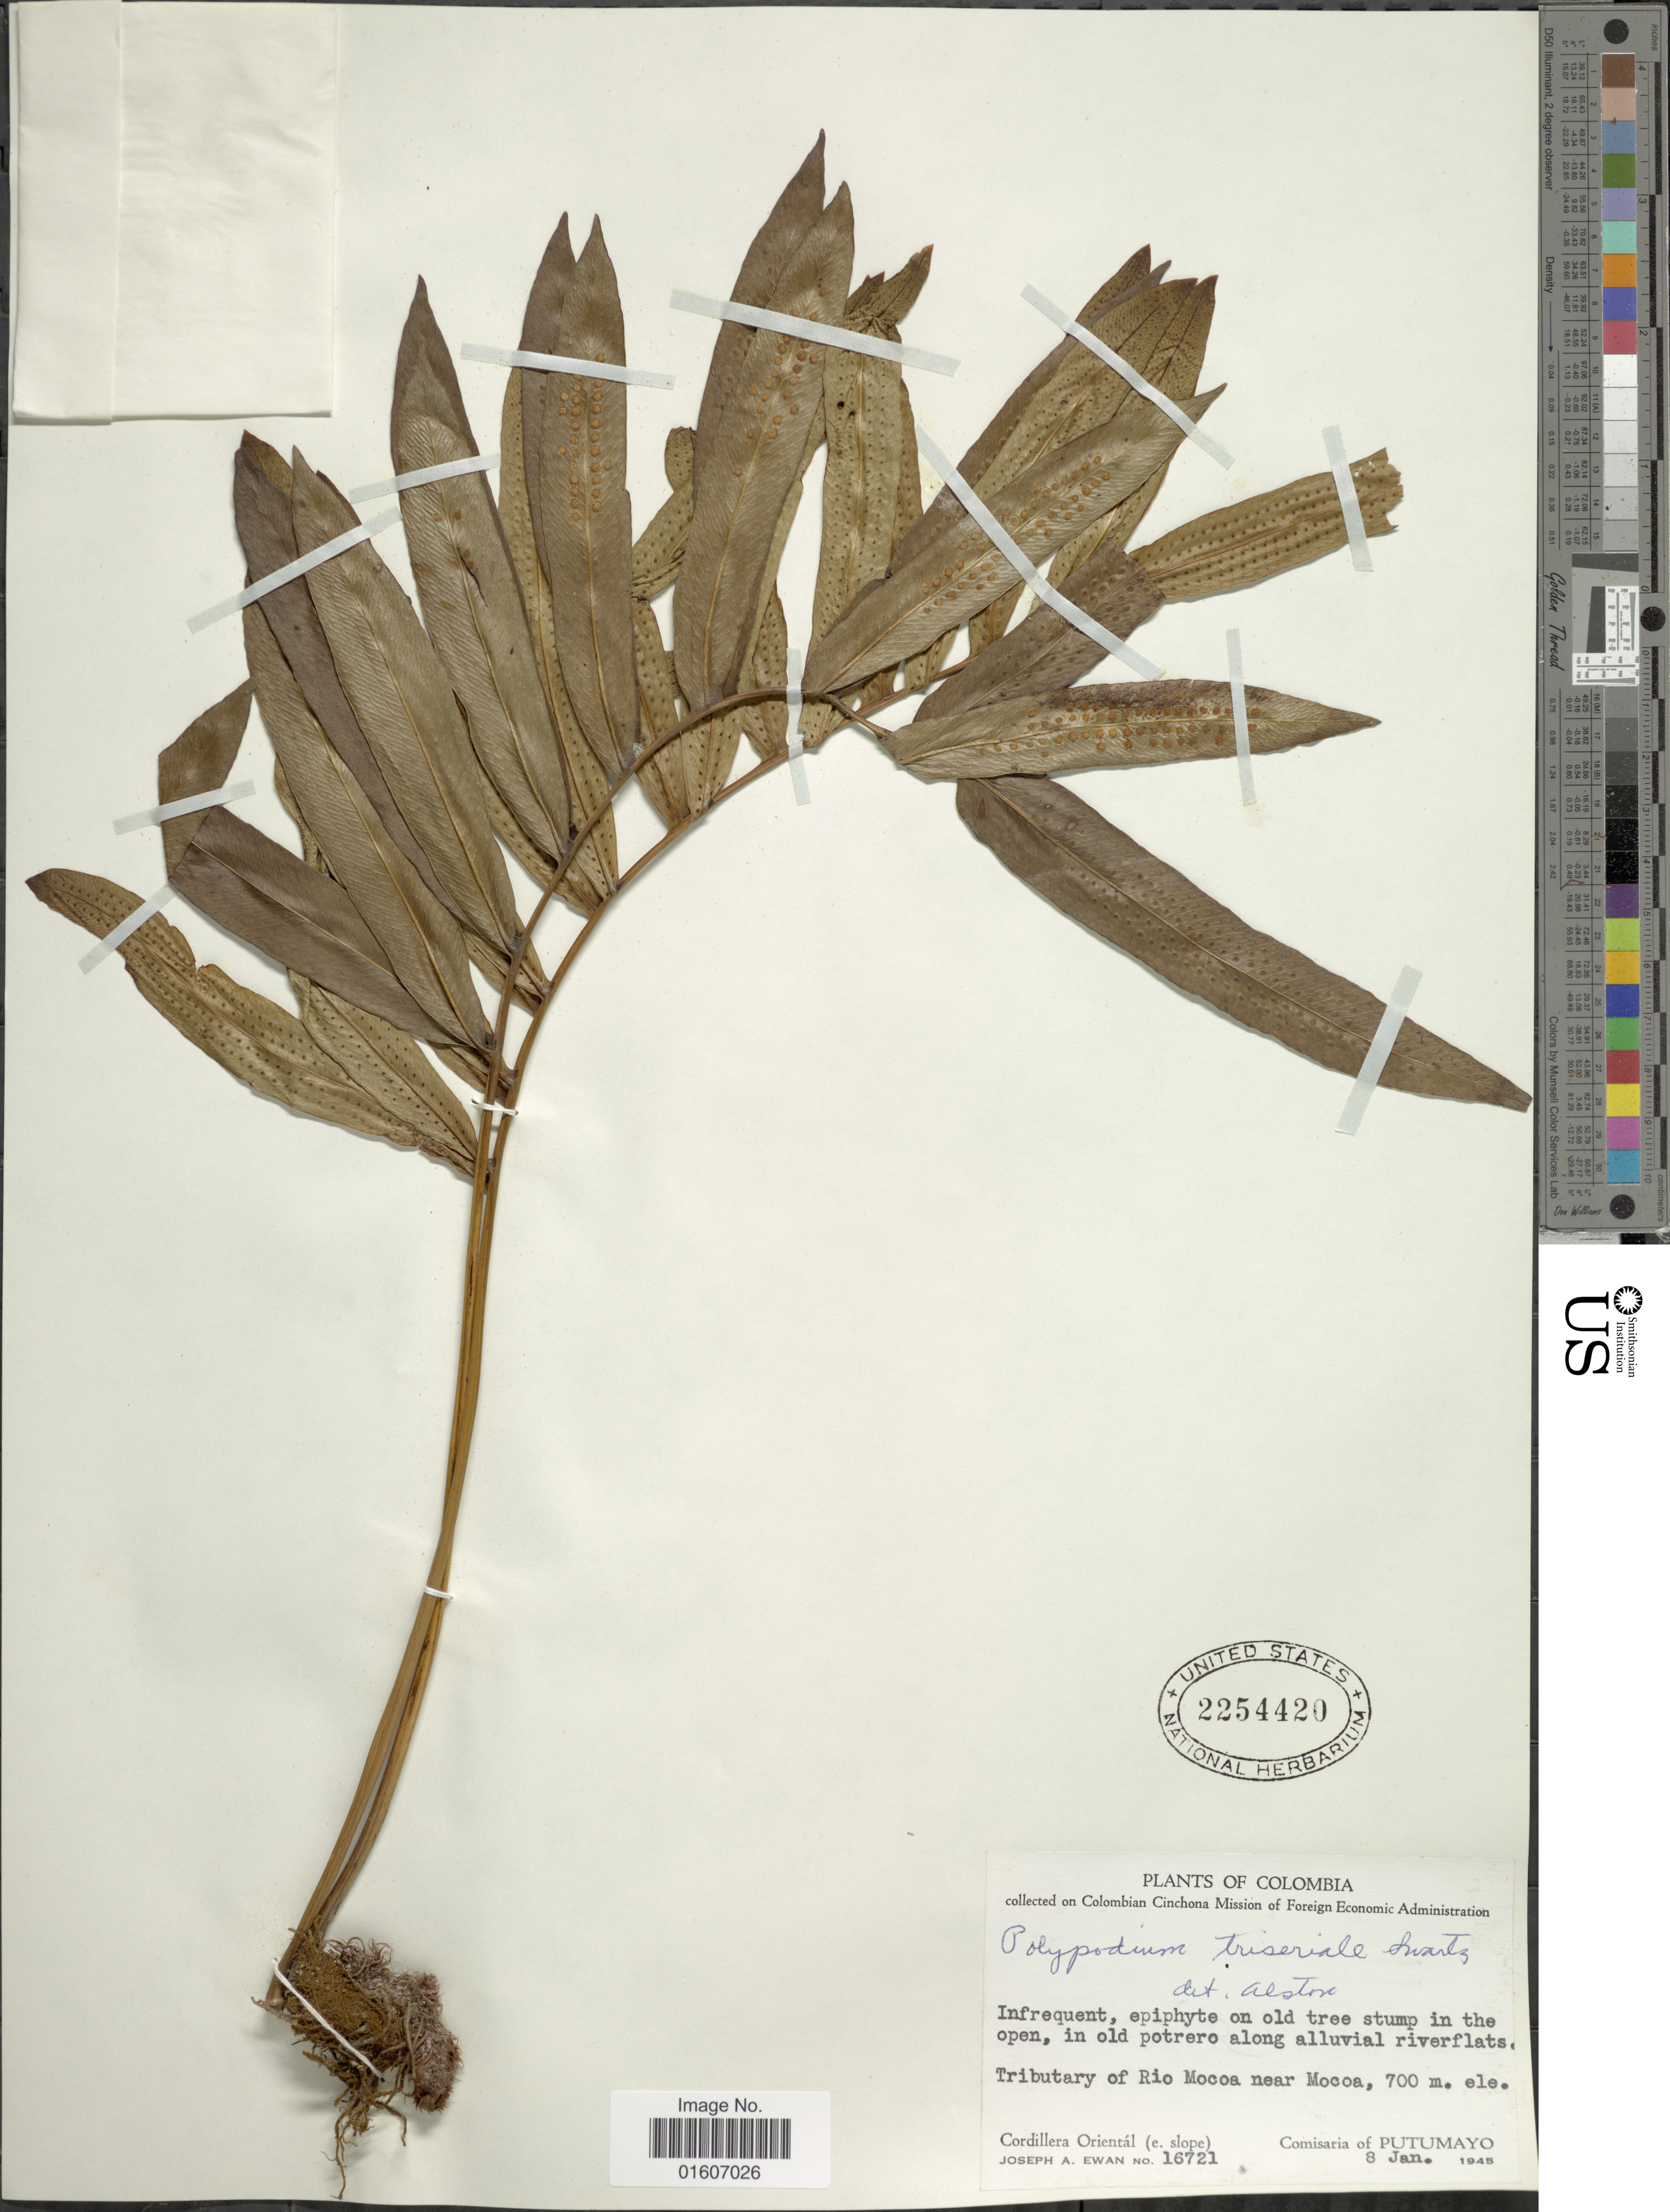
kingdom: Plantae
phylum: Tracheophyta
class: Polypodiopsida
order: Polypodiales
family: Polypodiaceae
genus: Serpocaulon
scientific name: Serpocaulon triseriale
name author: (Sw.) A.R. Sm.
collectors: J. A. Ewan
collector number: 16721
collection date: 1945-01-08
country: Colombia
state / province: Putumayo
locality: Tributary of Rio Mocoa near Mocoa, Cordillera Orientál (e. slope), Comisaria of Putumayo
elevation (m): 700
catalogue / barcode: US 2254420